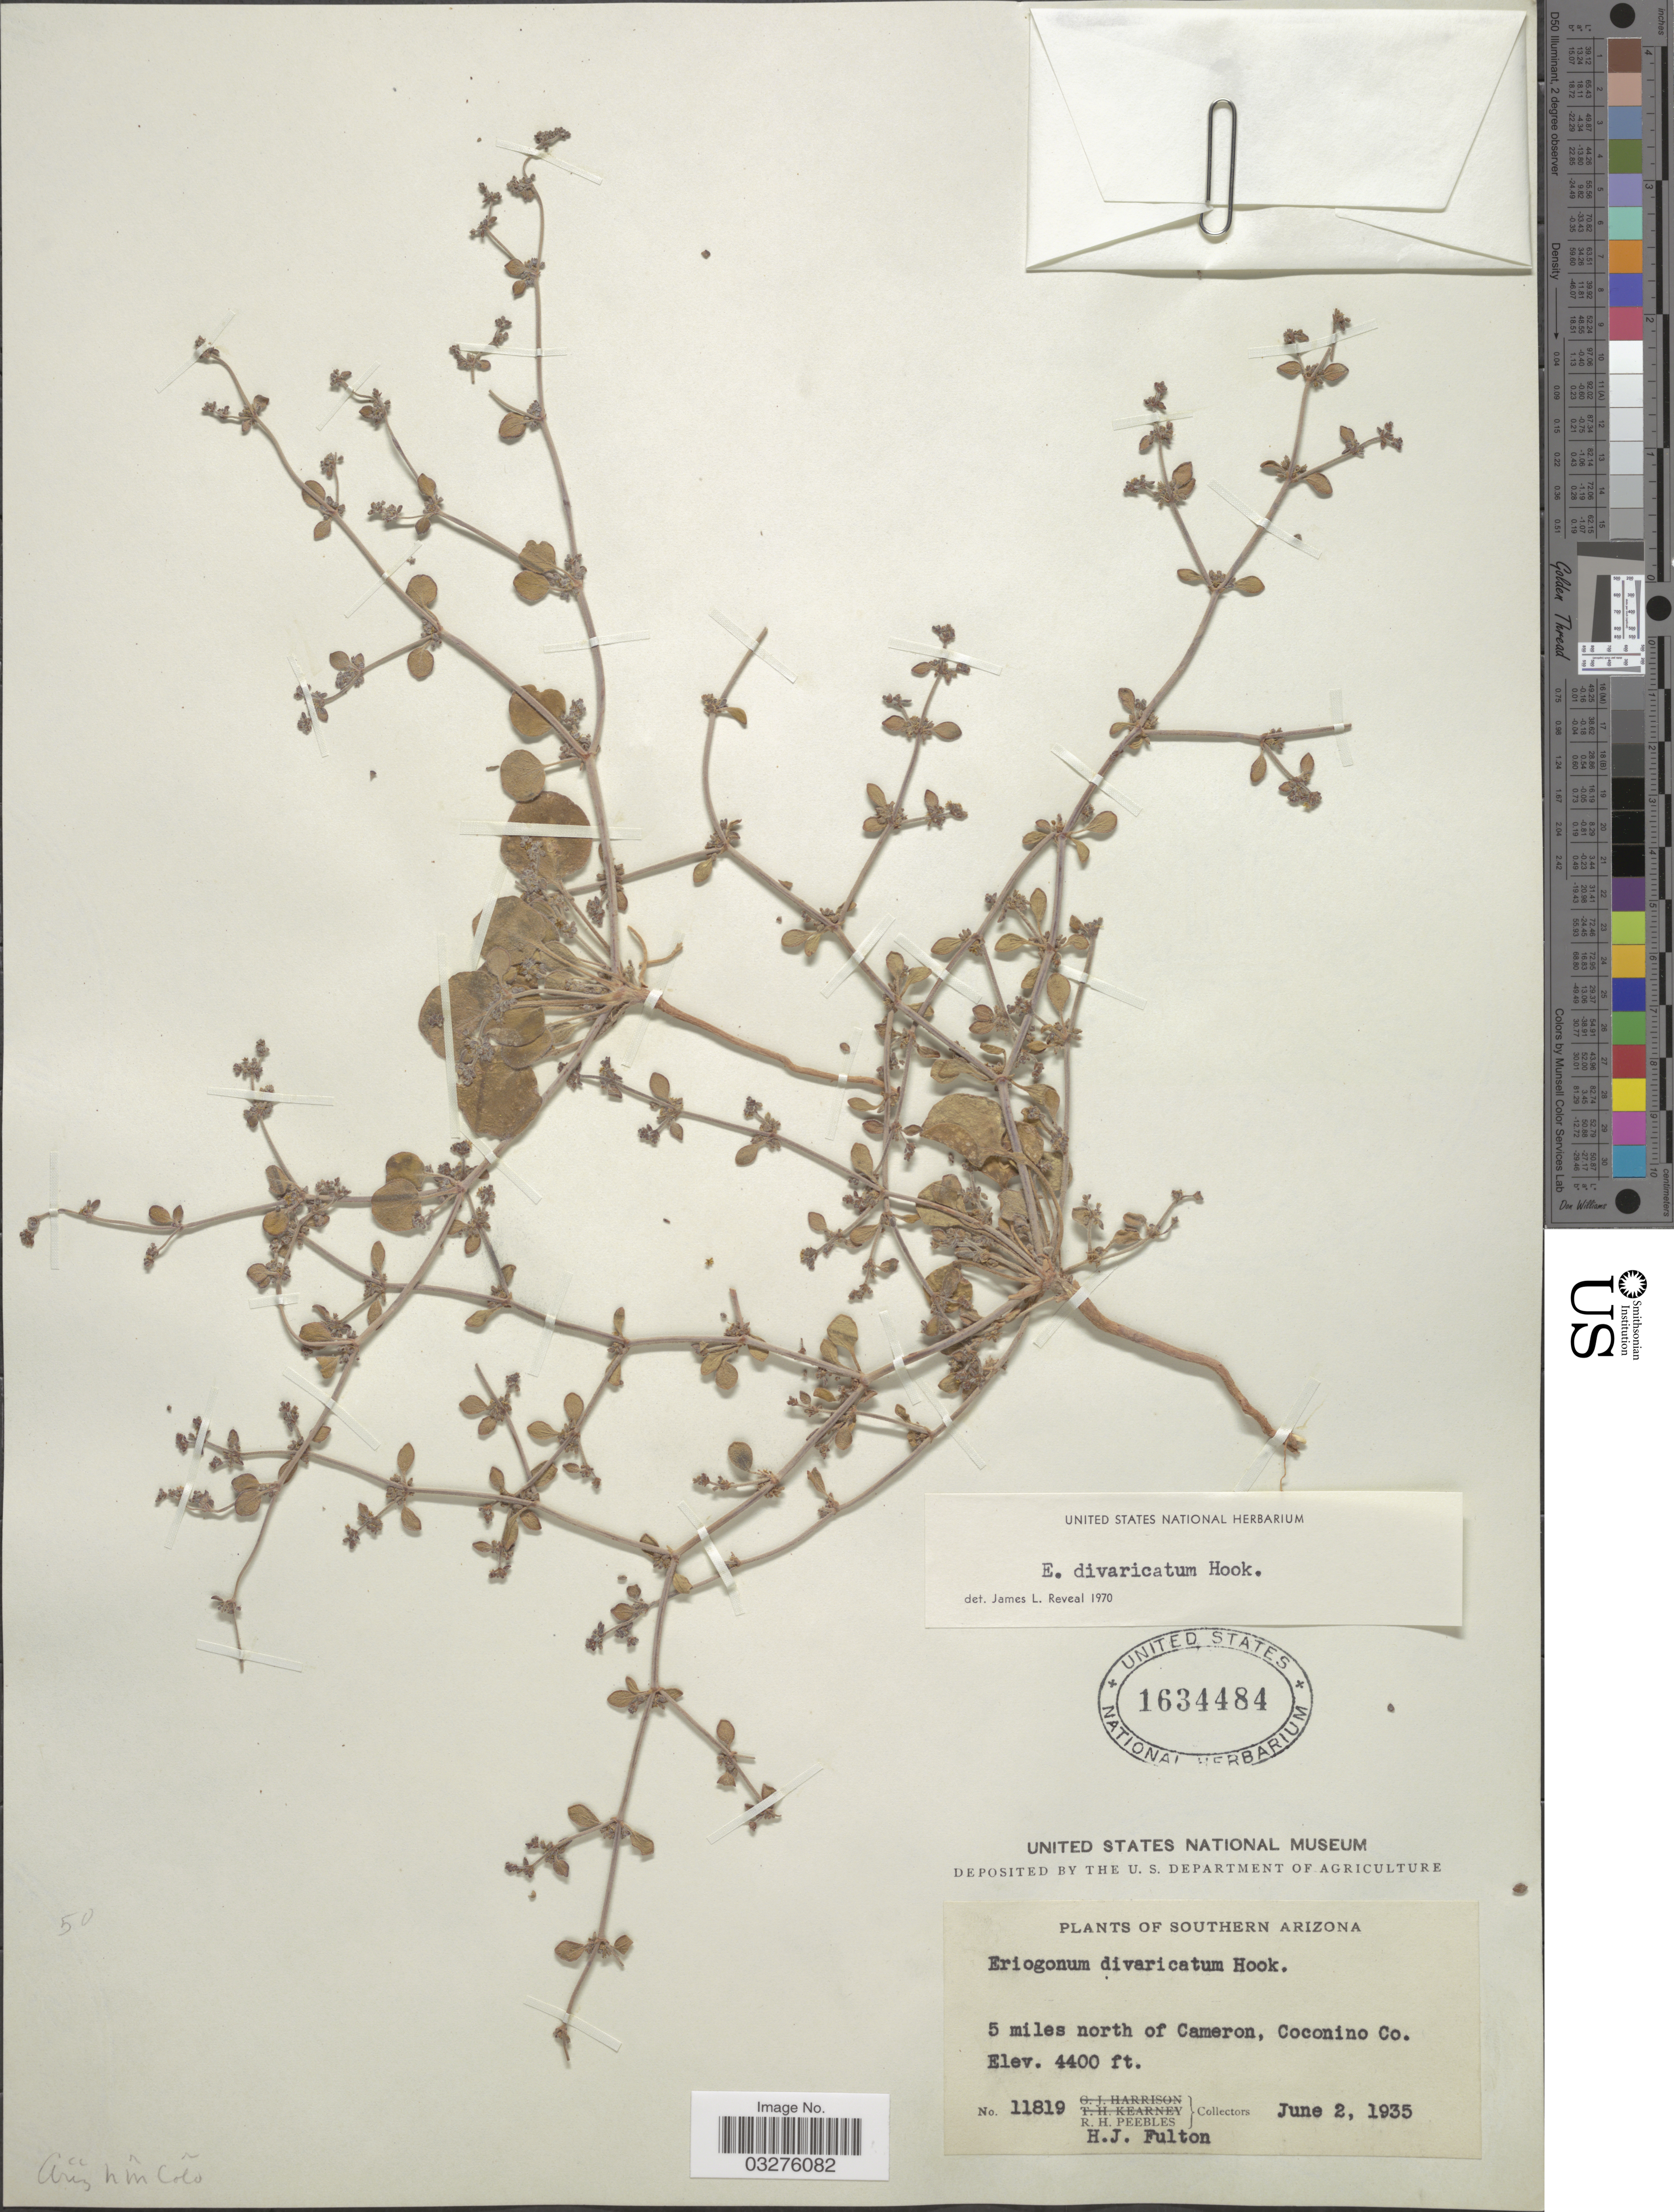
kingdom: Plantae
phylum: Tracheophyta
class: Magnoliopsida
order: Caryophyllales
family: Polygonaceae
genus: Eriogonum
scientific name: Eriogonum divaricatum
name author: Hook.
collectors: R. H. Peebles & H. Fulton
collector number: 11819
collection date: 1935-06-02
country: United States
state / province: Arizona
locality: Southern Arizona. 5 miles north of Cameron, Coconino Co.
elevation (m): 1341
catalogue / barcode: US 1634484